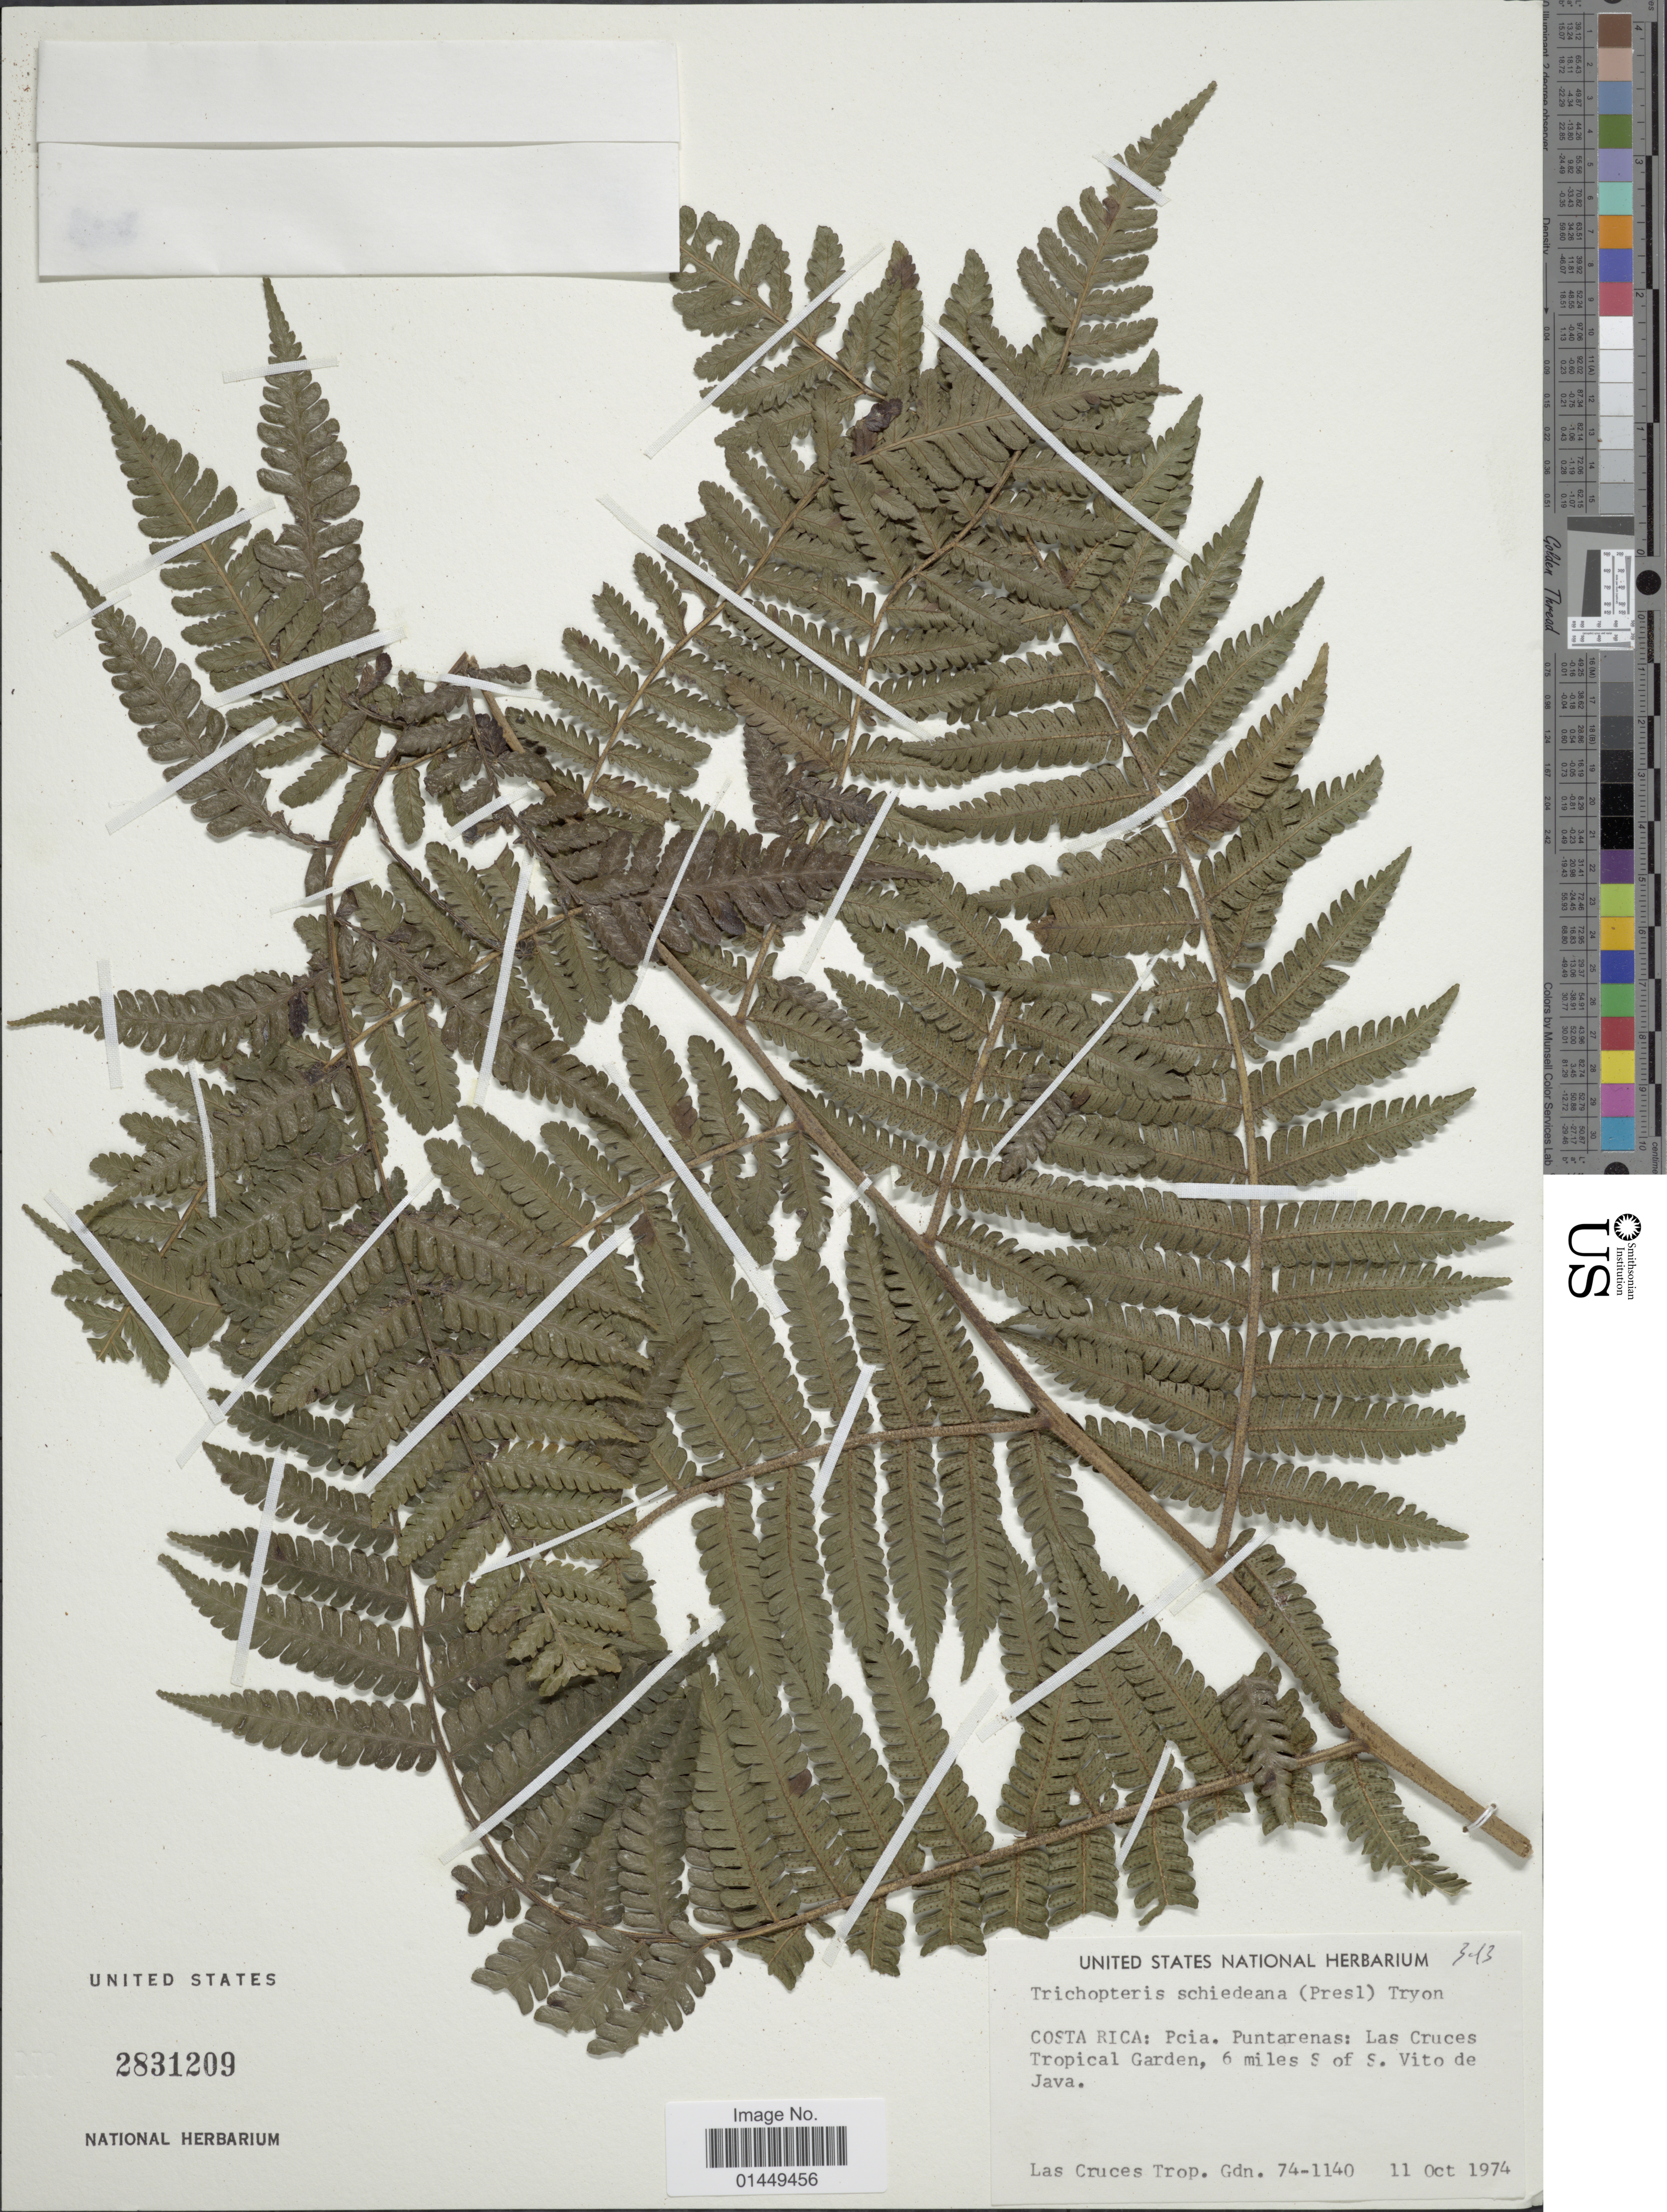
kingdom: Plantae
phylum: Tracheophyta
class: Polypodiopsida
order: Cyatheales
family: Cyatheaceae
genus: Cyathea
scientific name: Cyathea schiedeana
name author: (C. Presl) Domin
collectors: Las Cruces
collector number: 74-1140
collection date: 1974-10-11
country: Costa Rica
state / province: Puntarenas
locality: Las Cruces Tropical Garden, 6 miles S of S. Vito de Java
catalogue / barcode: US 2831209